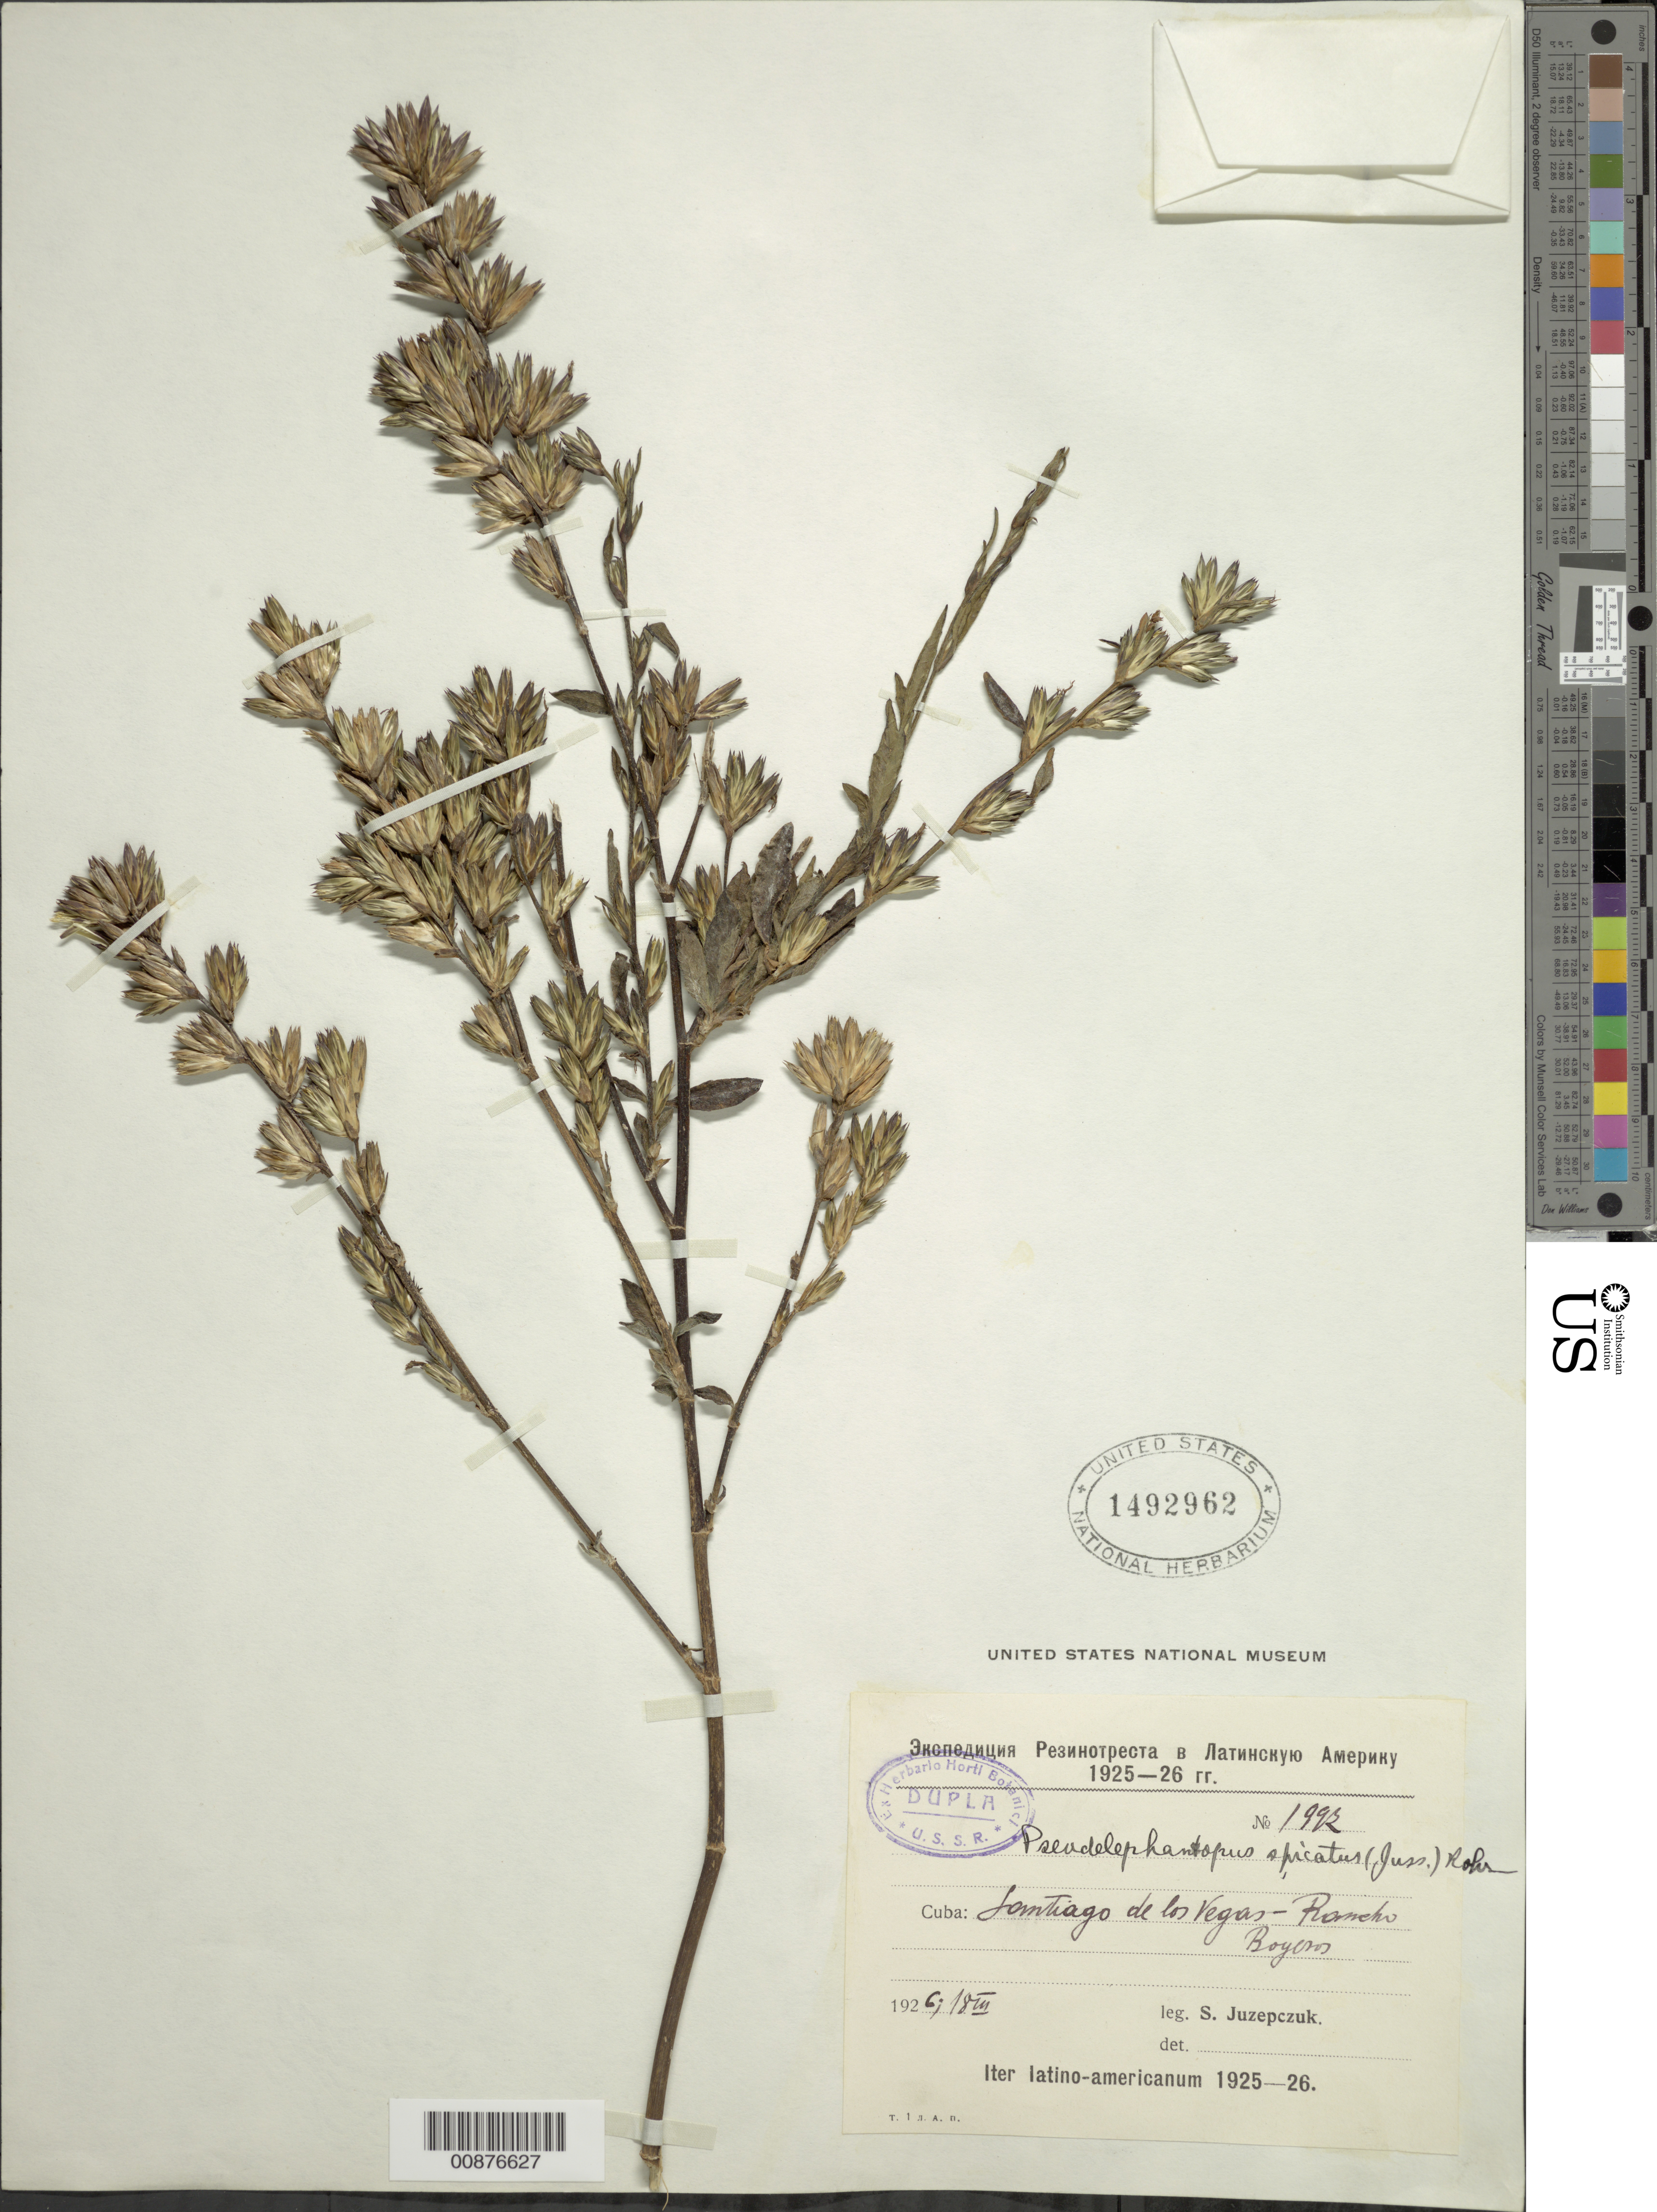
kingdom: Plantae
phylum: Tracheophyta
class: Magnoliopsida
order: Asterales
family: Asteraceae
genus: Pseudelephantopus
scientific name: Pseudelephantopus spicatus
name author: (Juss. ex Aubl.) C.F. Baker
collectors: S. V. Juzepczuk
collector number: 1992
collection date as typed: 18 Apr 1926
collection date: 1926-04-18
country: Cuba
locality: Santiago de los Vegas - Rancho Boy-- (illeg. ?)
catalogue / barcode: US 1492962